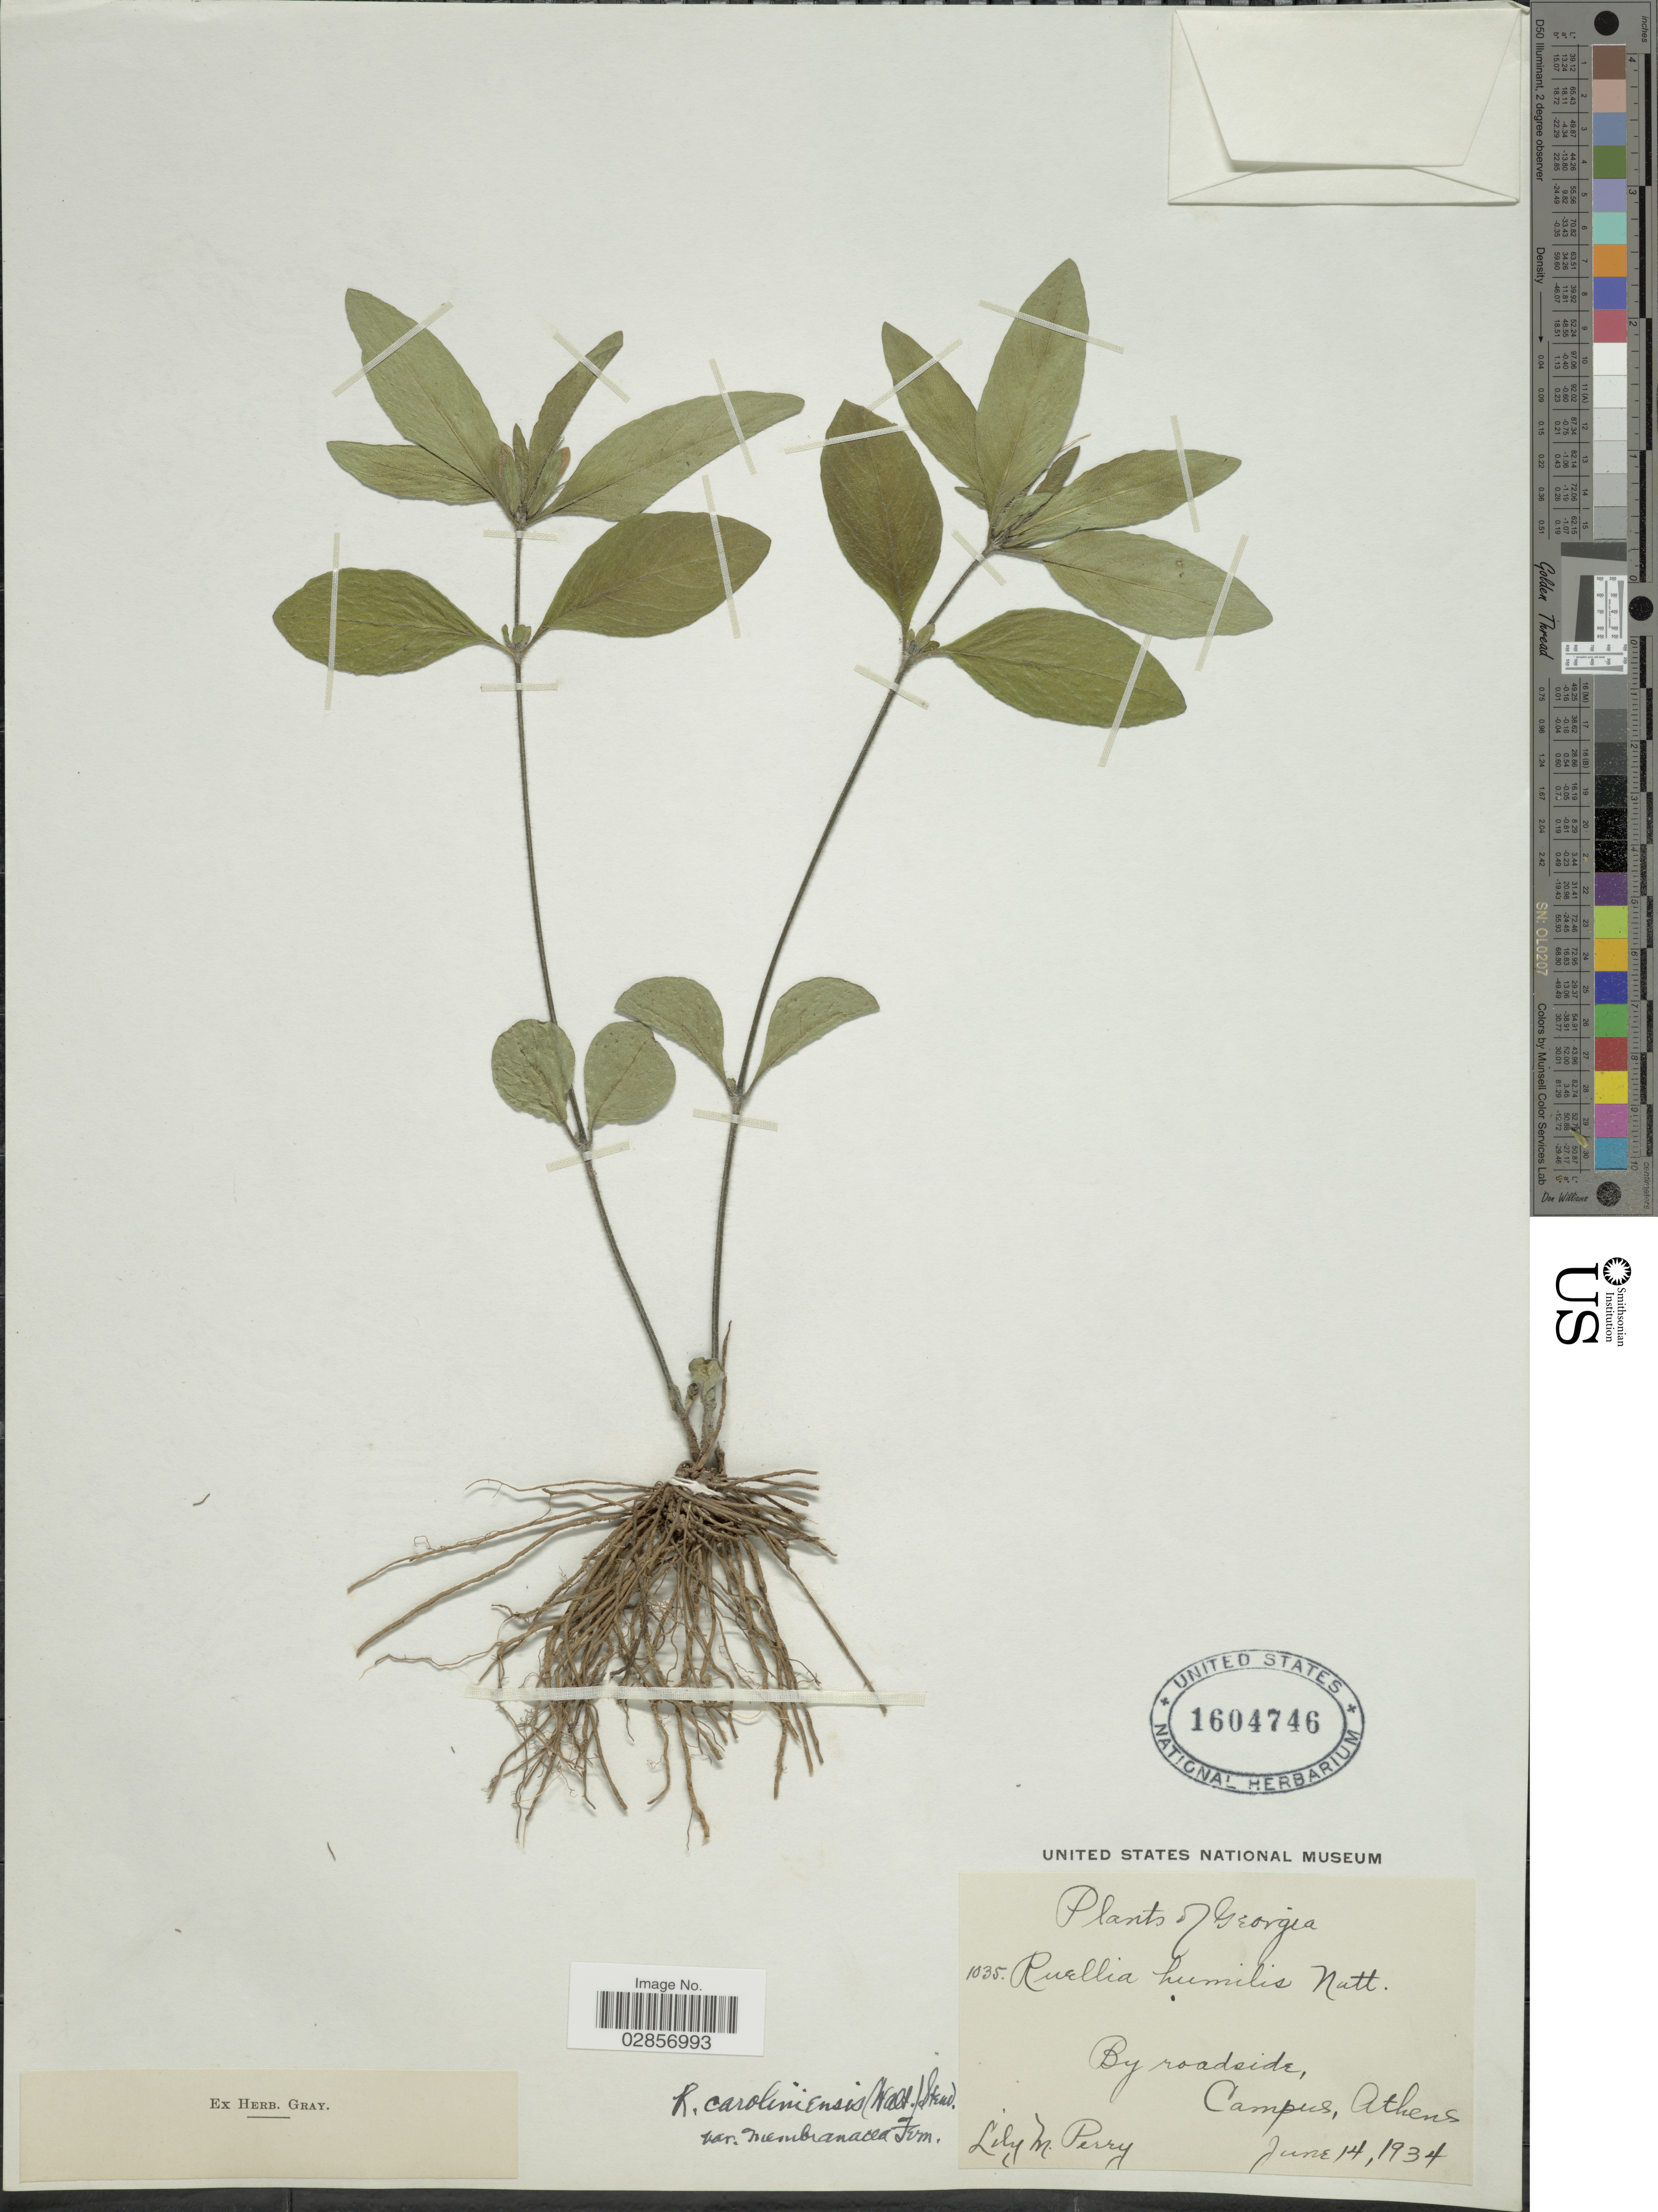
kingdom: Plantae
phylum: Tracheophyta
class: Magnoliopsida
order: Lamiales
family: Acanthaceae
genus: Ruellia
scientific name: Ruellia caroliniensis var. membranacea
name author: Fernald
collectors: L. M. Perry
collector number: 1035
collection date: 1934-06-14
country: United States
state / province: Georgia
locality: By roadside, Campus, Athens.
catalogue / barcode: US 1604746